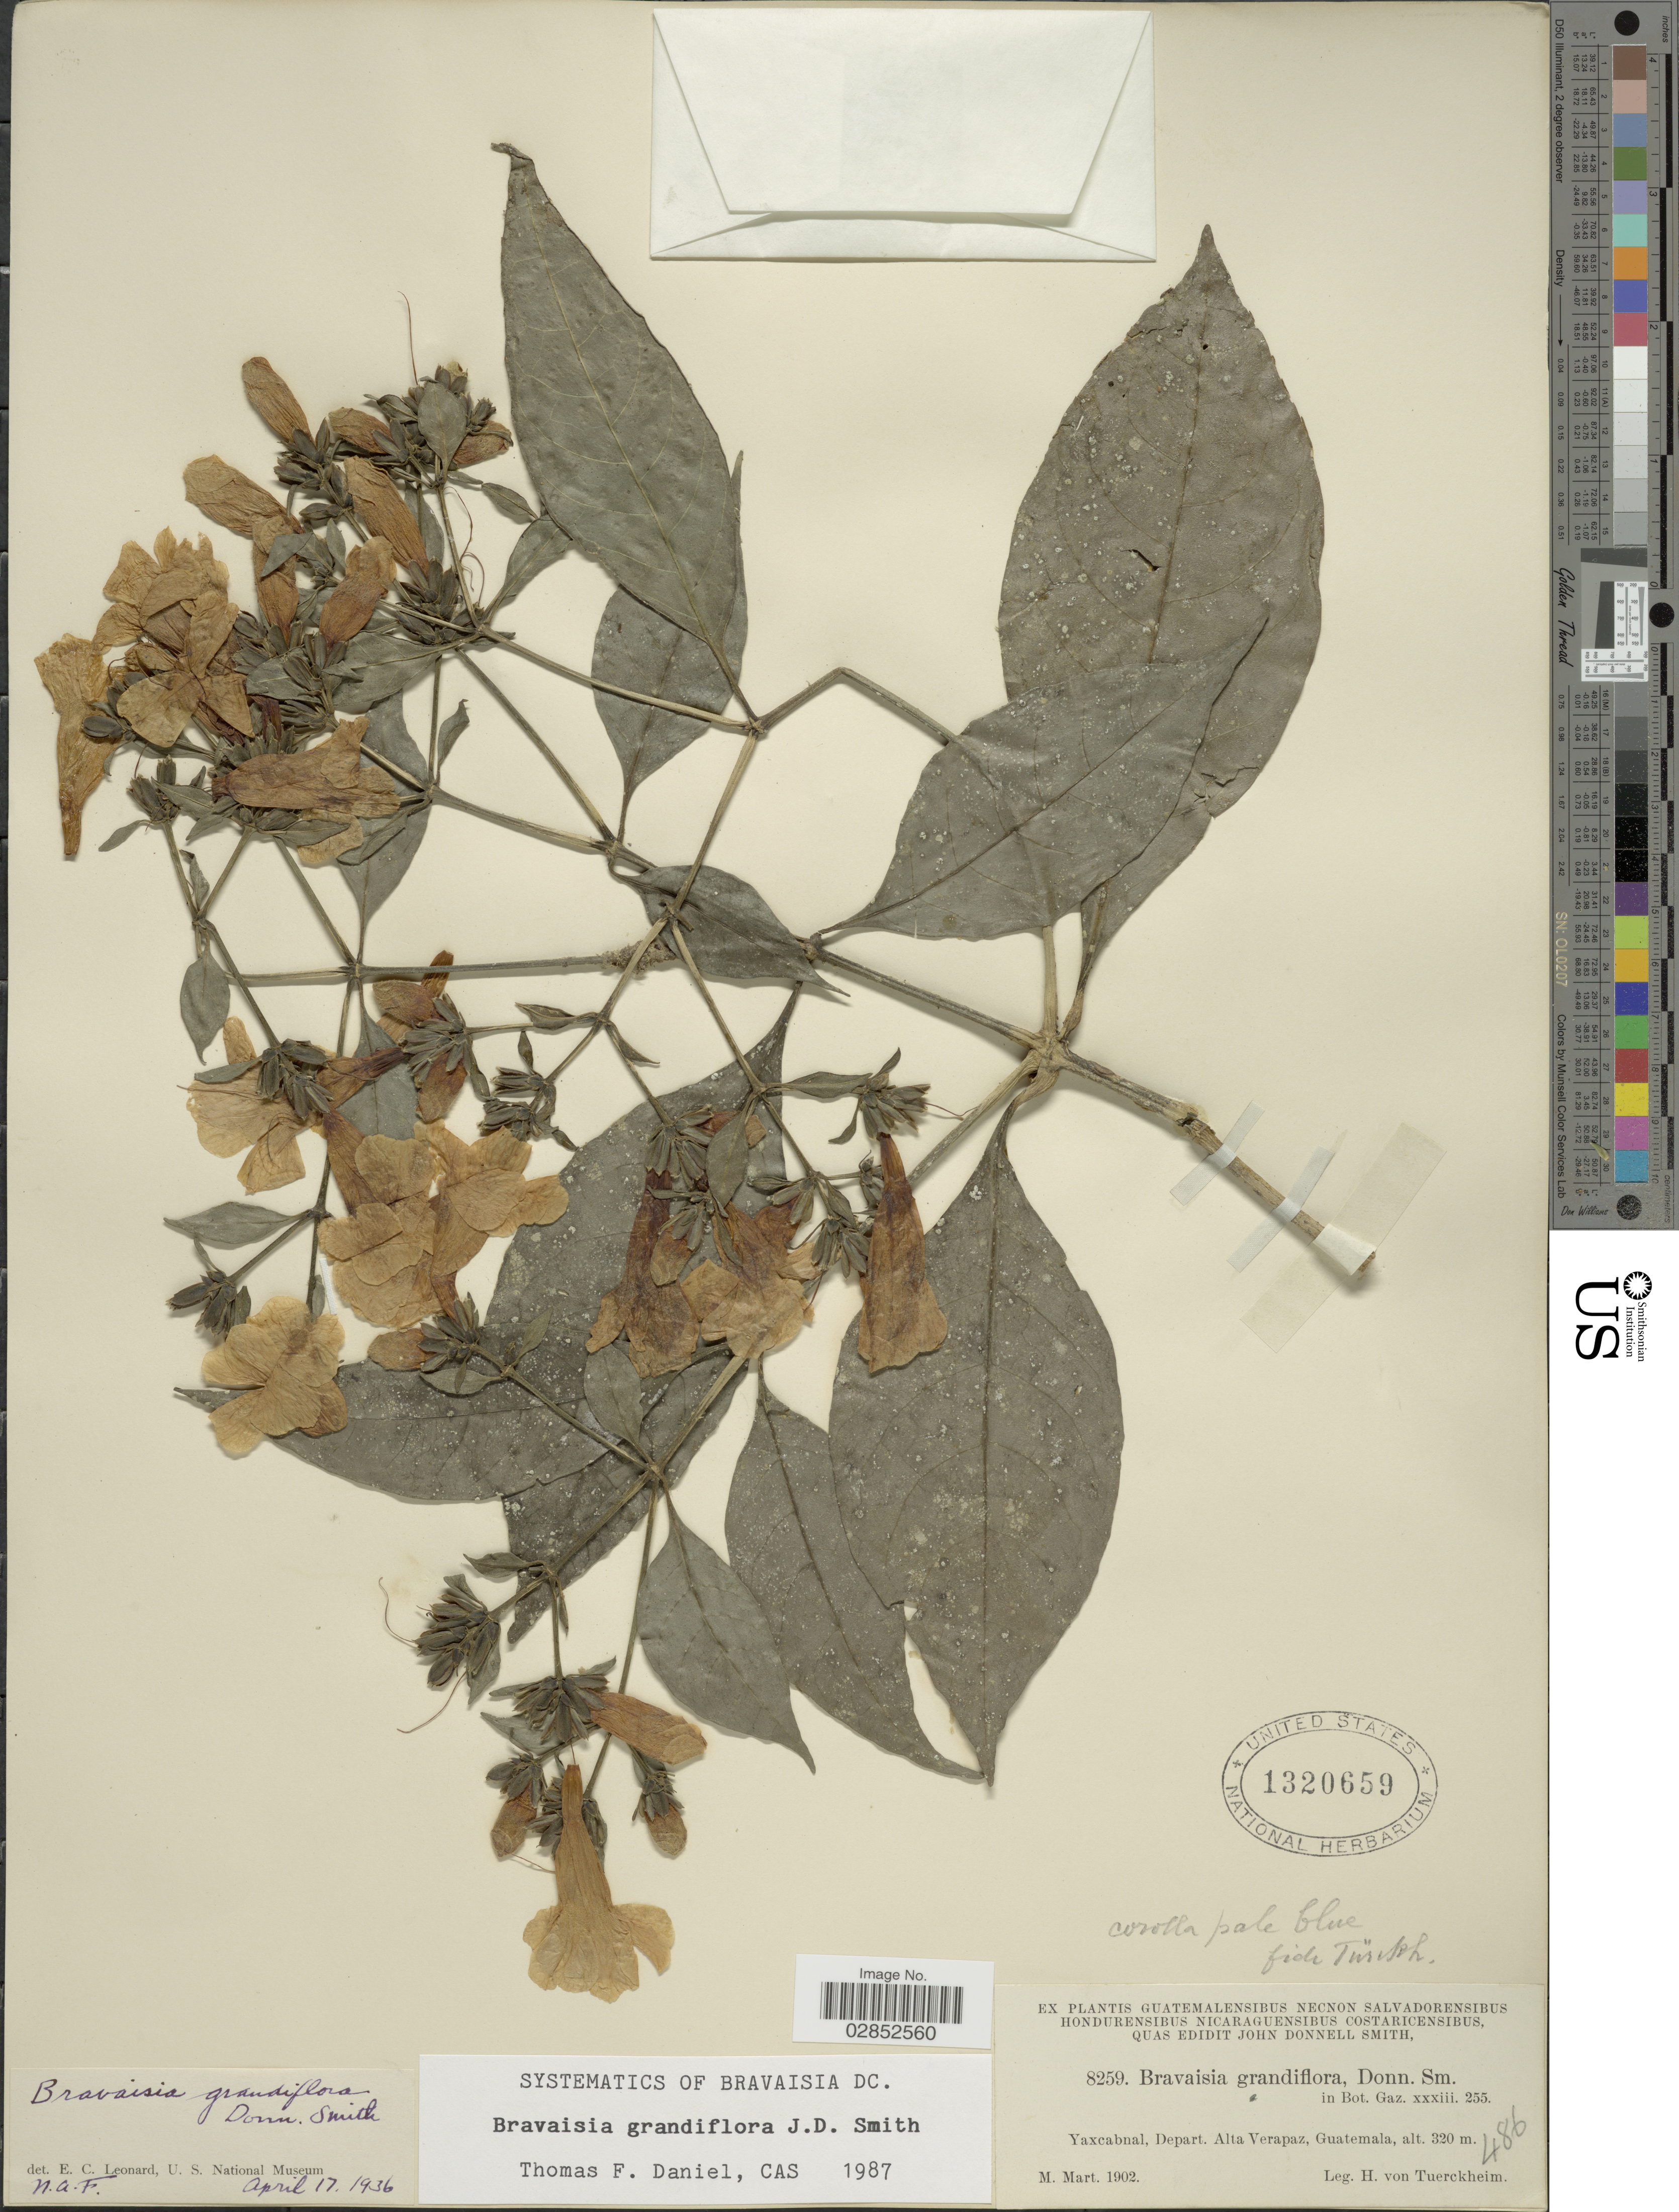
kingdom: Plantae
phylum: Tracheophyta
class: Magnoliopsida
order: Lamiales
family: Acanthaceae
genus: Bravaisia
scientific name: Bravaisia grandiflora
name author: Donn. Sm.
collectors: H. von Türckheim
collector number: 8259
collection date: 1902-03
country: Guatemala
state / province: Alta Verapaz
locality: Yaxcabnal, Depart. Alta Verapaz.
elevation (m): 320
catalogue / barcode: US 1320659